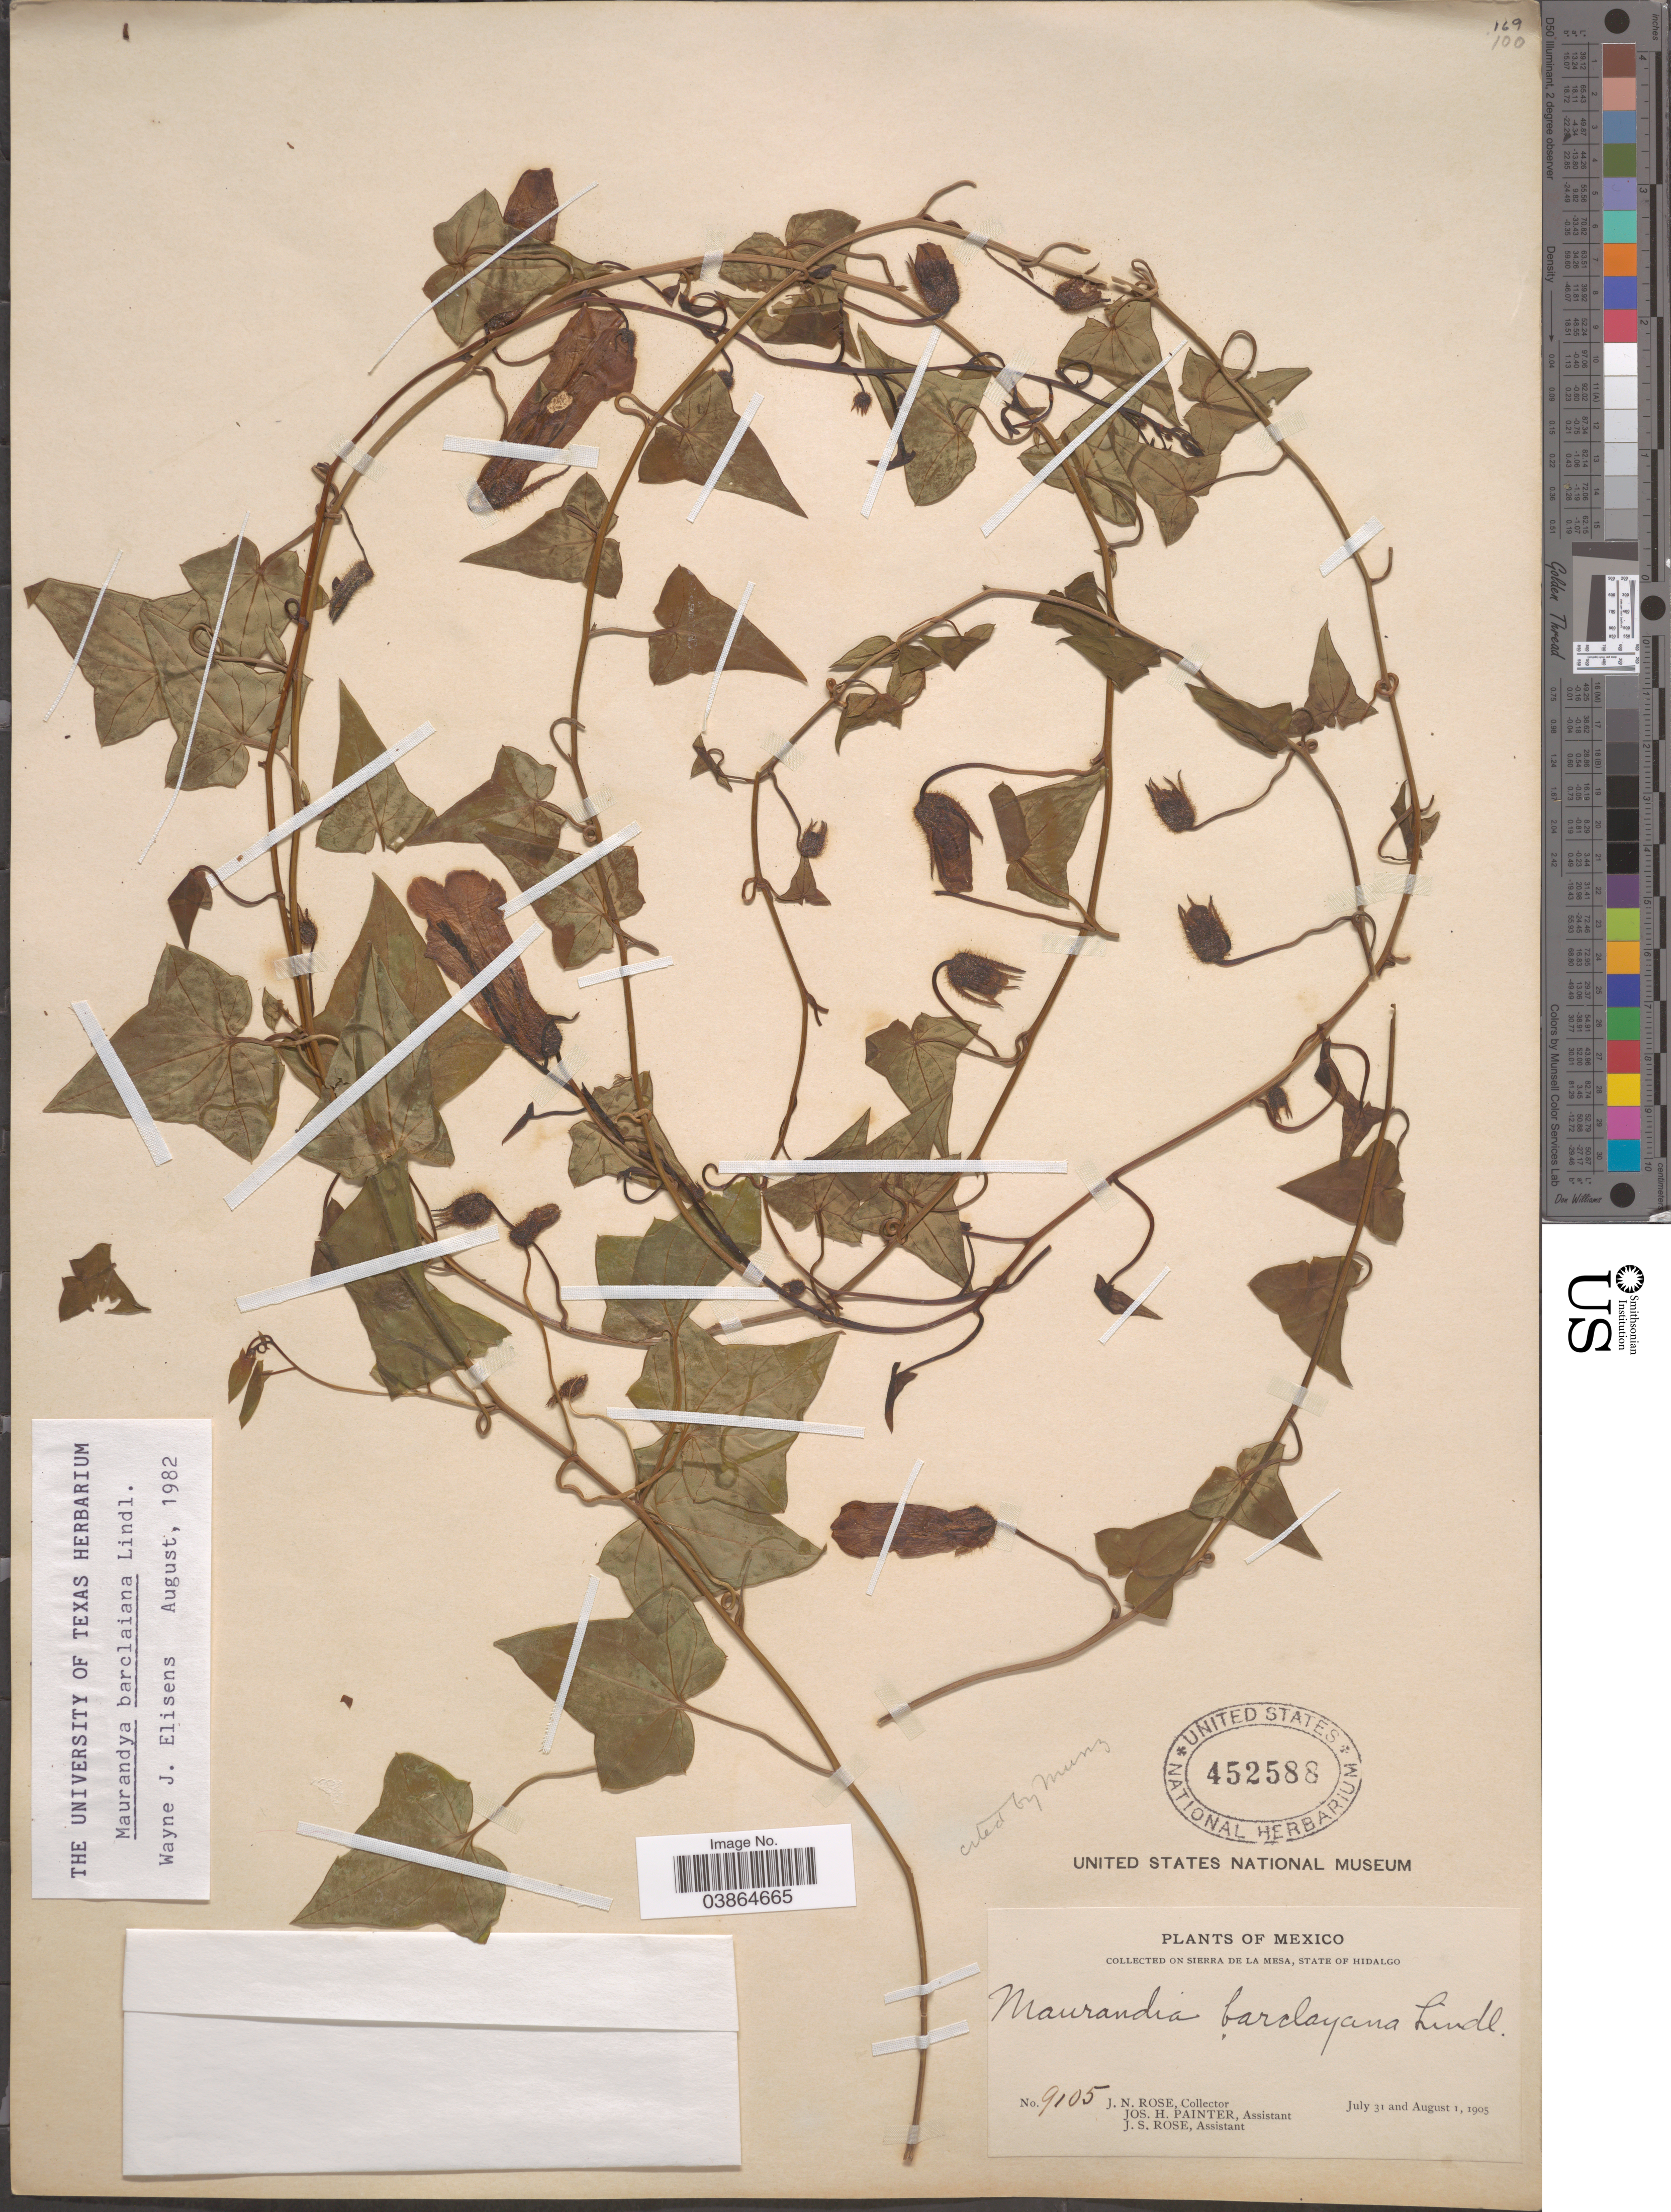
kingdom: Plantae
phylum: Tracheophyta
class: Magnoliopsida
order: Lamiales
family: Plantaginaceae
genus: Maurandya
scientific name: Maurandya barclayana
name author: Lindl.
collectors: J. N. Rose, J. H. Painter & J. S. Rose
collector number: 9105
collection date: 1905-07-31/1905-08-01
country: Mexico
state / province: Hidalgo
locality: On Sierra de La Mesa.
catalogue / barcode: US 452588